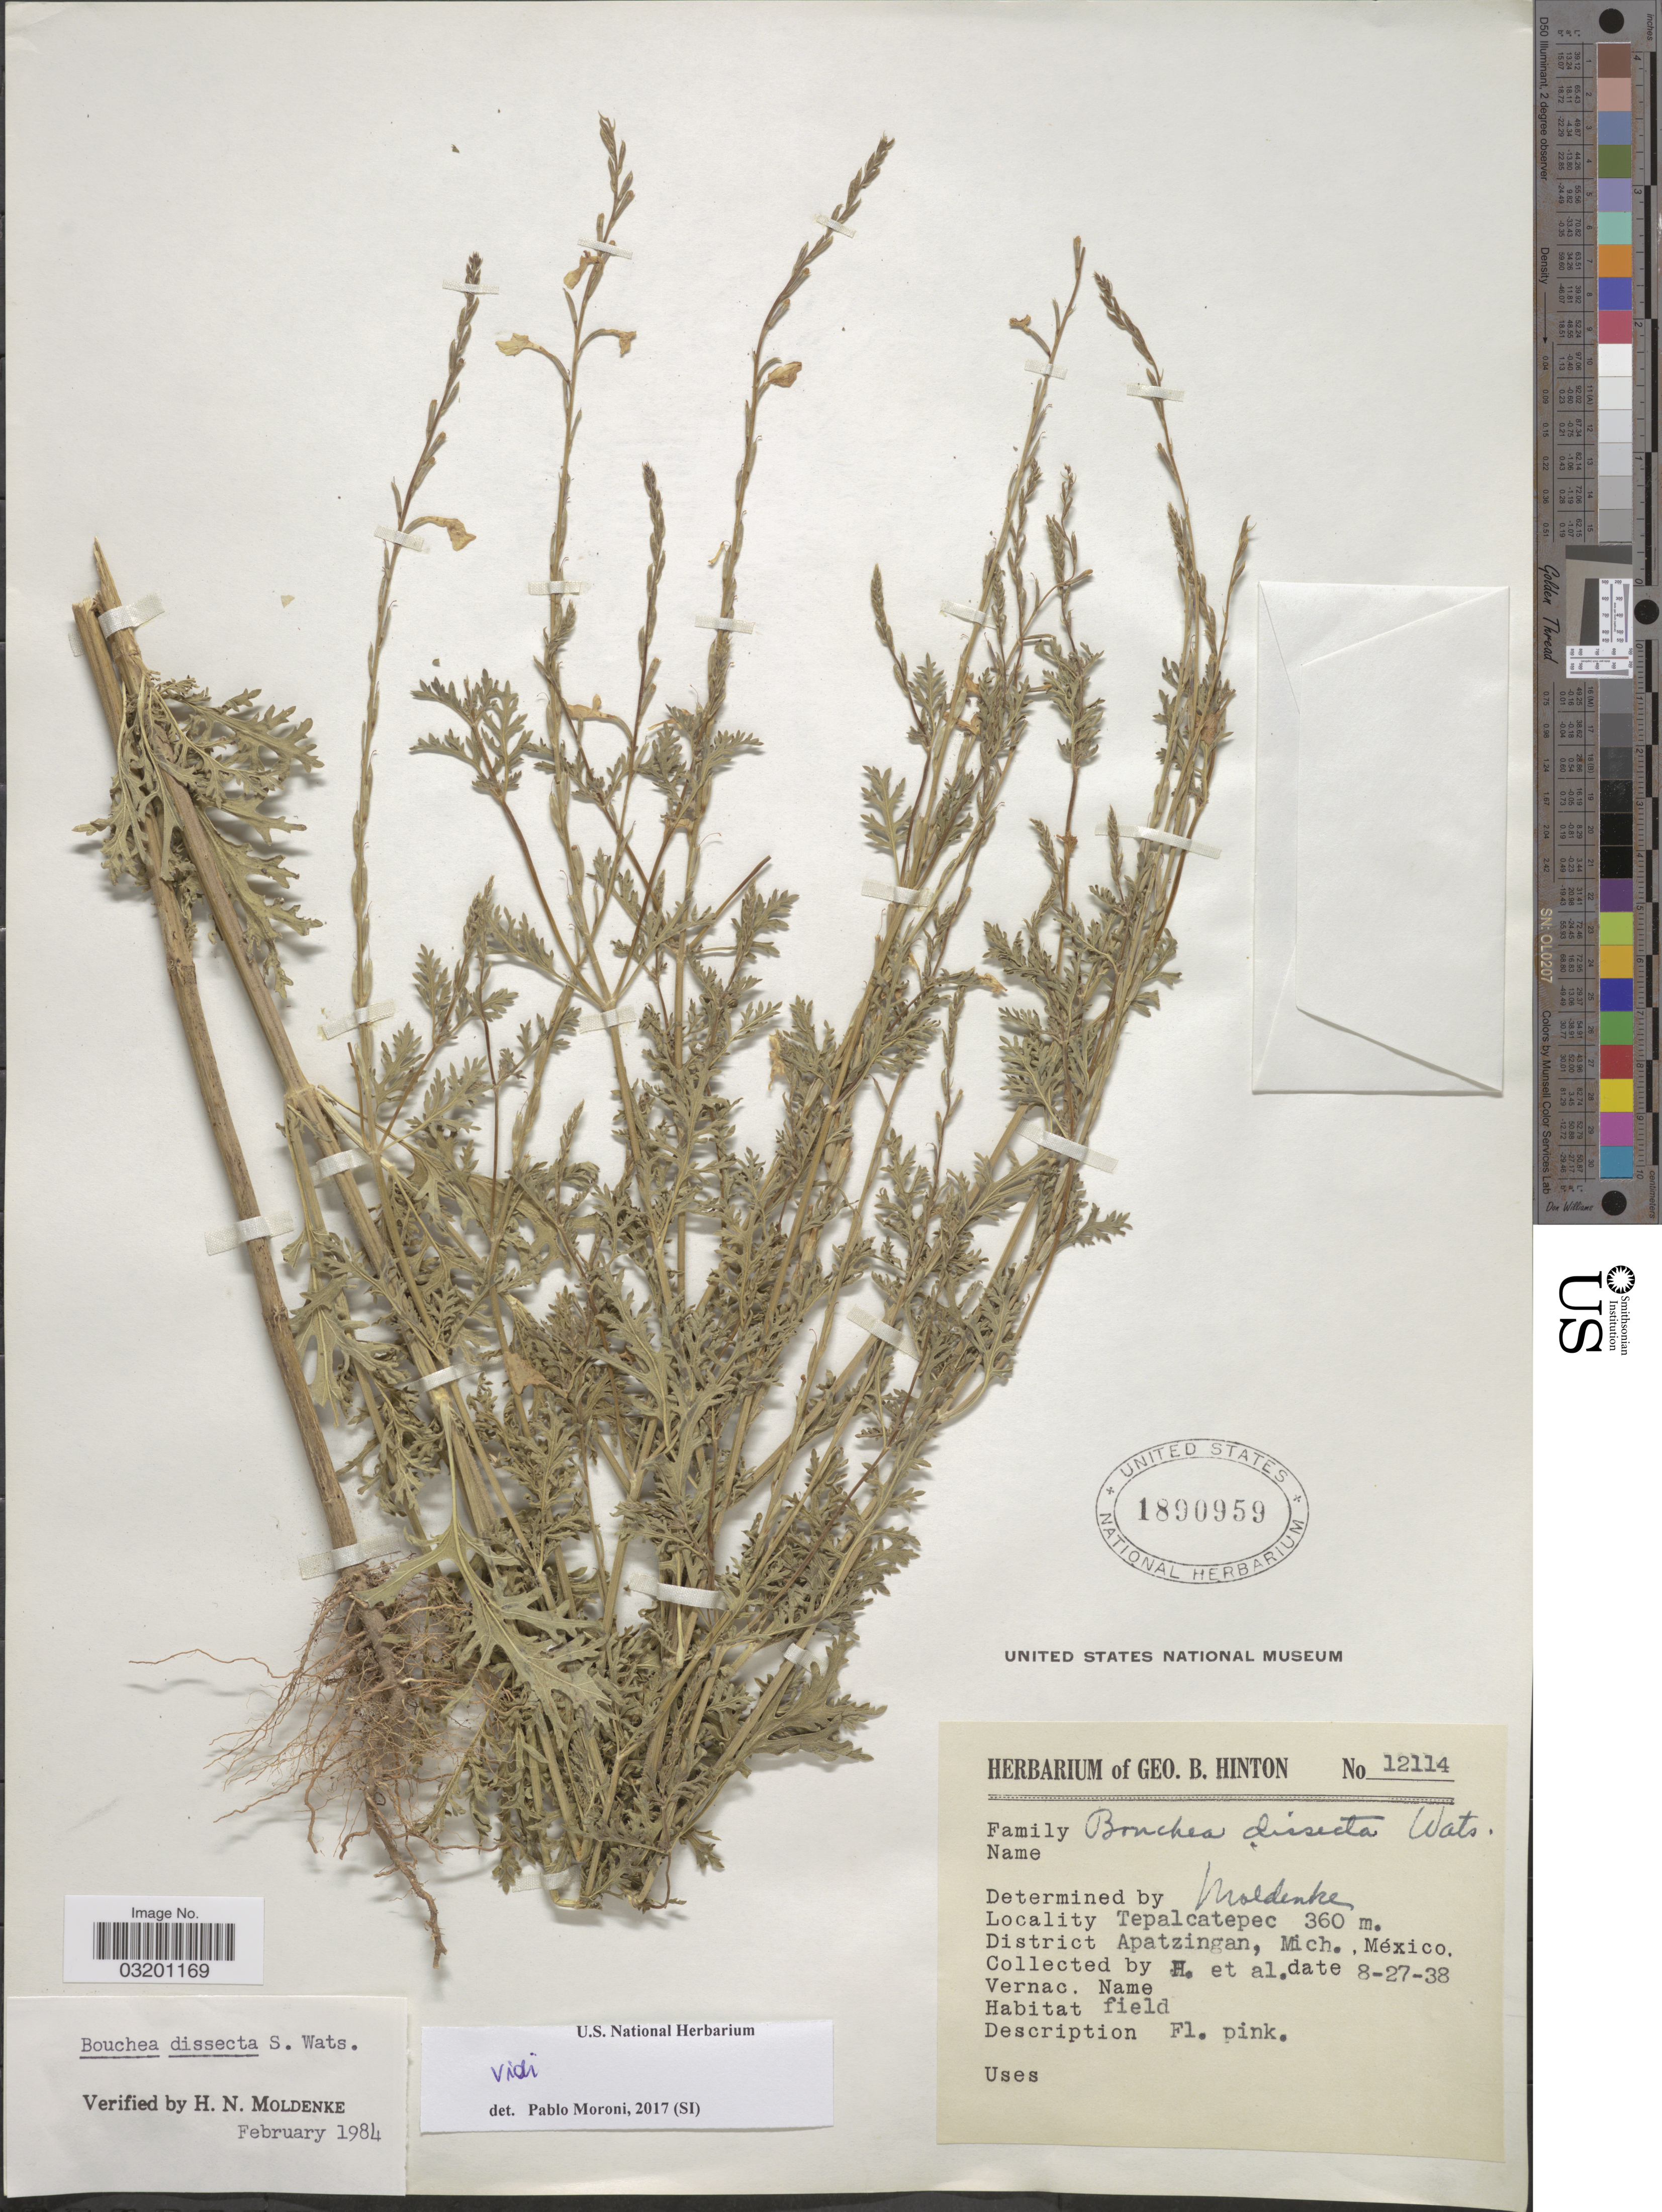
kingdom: Plantae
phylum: Tracheophyta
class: Magnoliopsida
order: Lamiales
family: Verbenaceae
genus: Bouchea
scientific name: Bouchea dissecta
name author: S. Watson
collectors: G. B. Hinton & et al.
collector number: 12114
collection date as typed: Transcribed d/m/y: 27/8/38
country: Mexico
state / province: Michoacán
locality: Tepalcatepec. District Apatzingan, Mich.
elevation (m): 360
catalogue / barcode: US 1890959